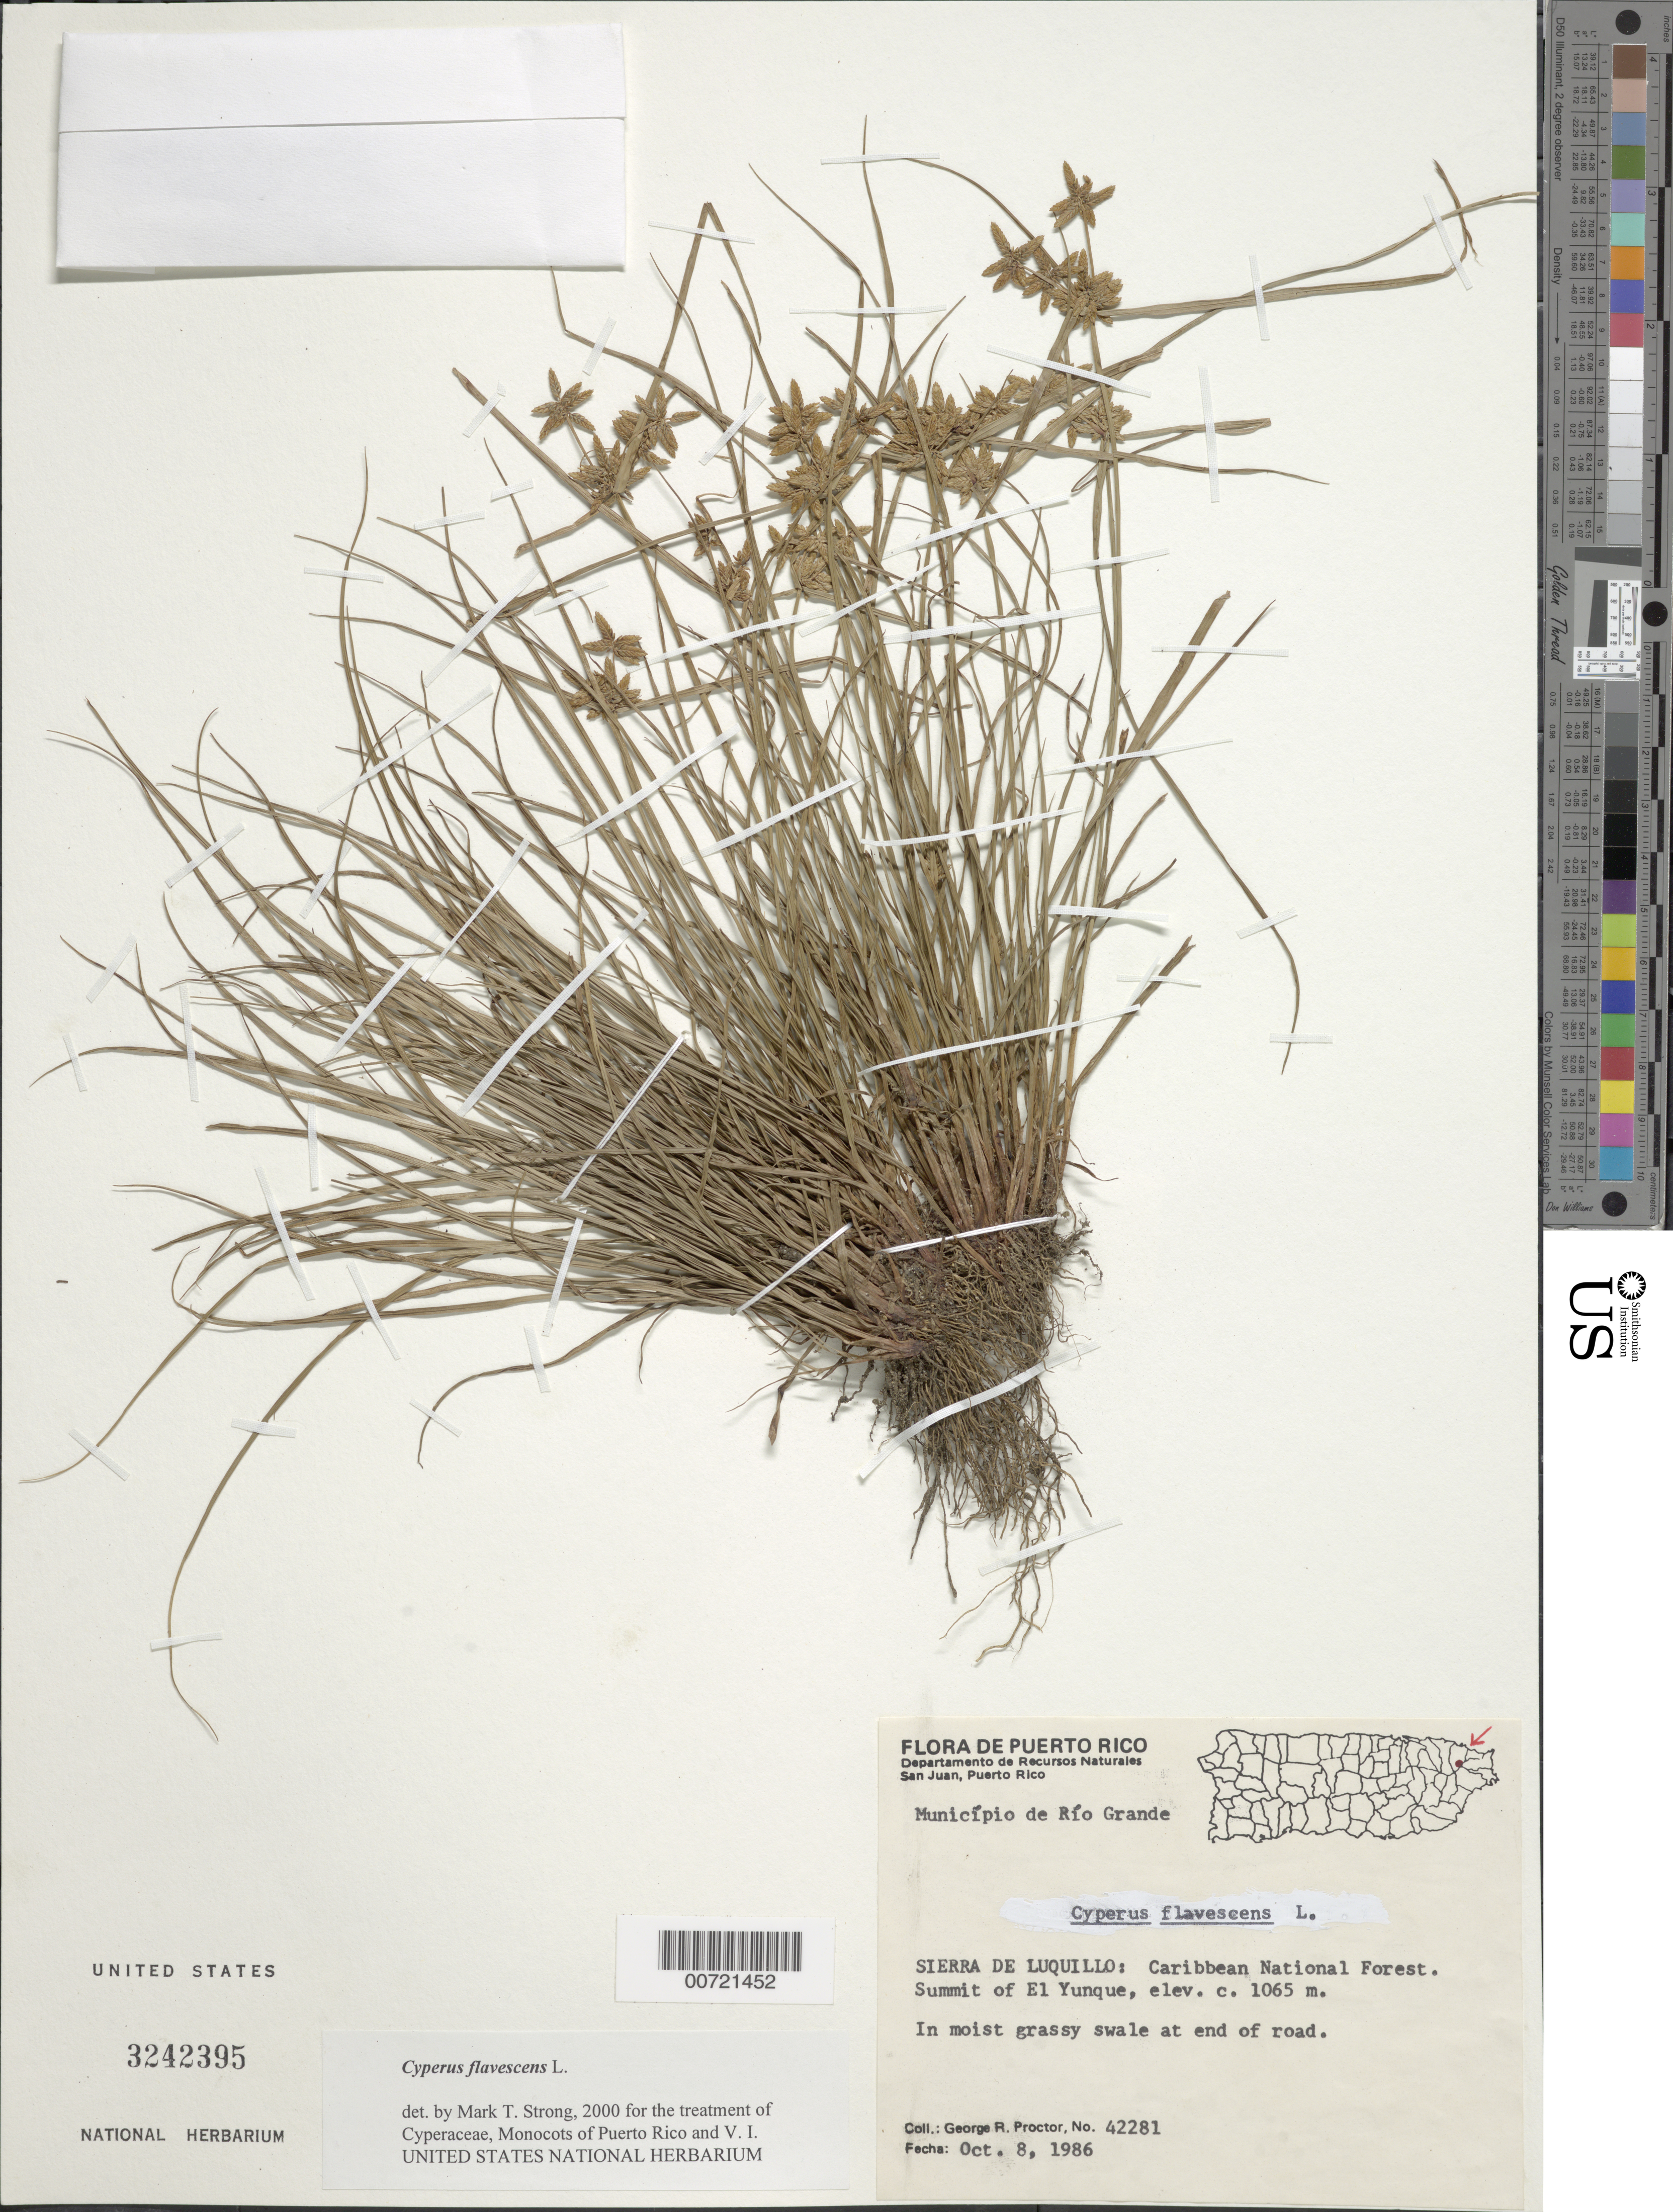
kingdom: Plantae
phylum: Tracheophyta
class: Liliopsida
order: Poales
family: Cyperaceae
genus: Cyperus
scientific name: Cyperus flavescens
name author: L.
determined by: Strong, M. T., (US), Smithsonian Institution - National Museum of Natural History (UNITED STATES)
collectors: G. R. Proctor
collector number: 42281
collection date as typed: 08 Oct 1986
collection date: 1986-10-08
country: Puerto Rico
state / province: Luquillo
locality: Río Grande: Sierra de Luquillo, Caribbean National Forest, summit of El Yunque.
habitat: In moist grassy swale at end of road.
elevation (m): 1065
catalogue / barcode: US 3242395